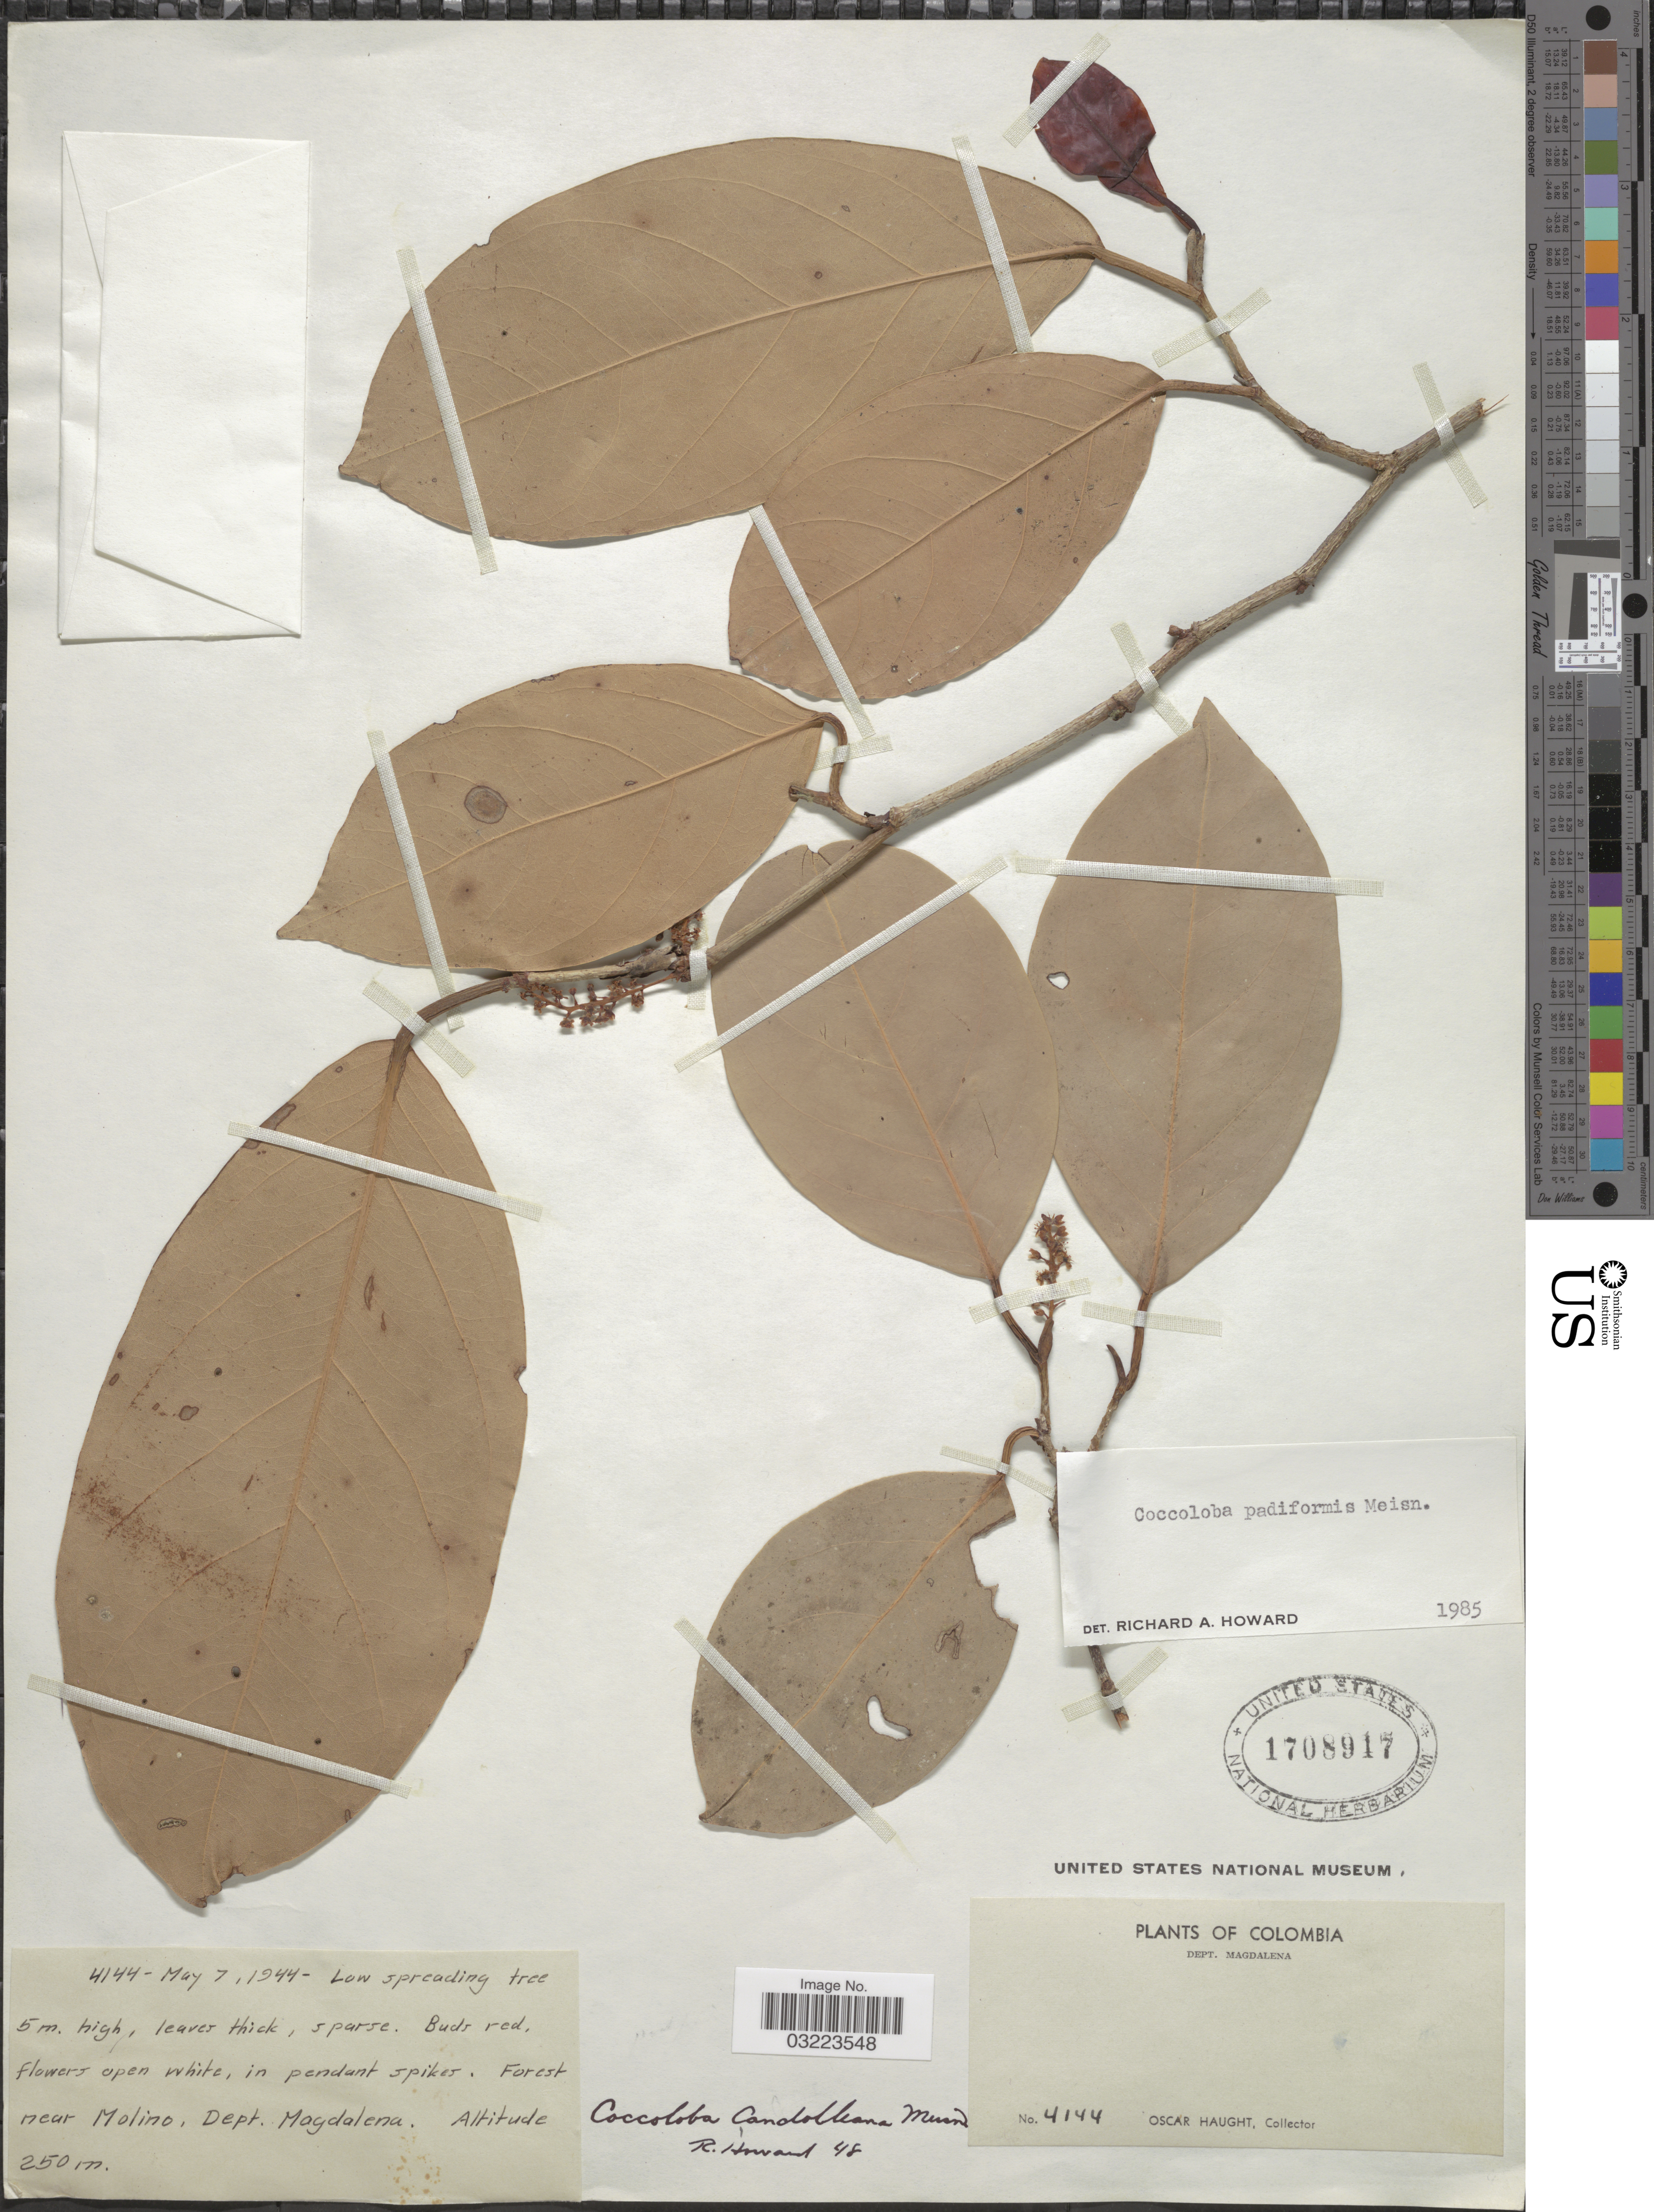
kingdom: Plantae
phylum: Tracheophyta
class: Magnoliopsida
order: Caryophyllales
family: Polygonaceae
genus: Coccoloba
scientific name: Coccoloba padiformis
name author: Meisn.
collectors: O. L. Haught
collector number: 4144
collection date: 1944-05-07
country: Colombia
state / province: Magdalena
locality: Forest near Molino, Dept. Magdalena.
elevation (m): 250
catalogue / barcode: US 1708917